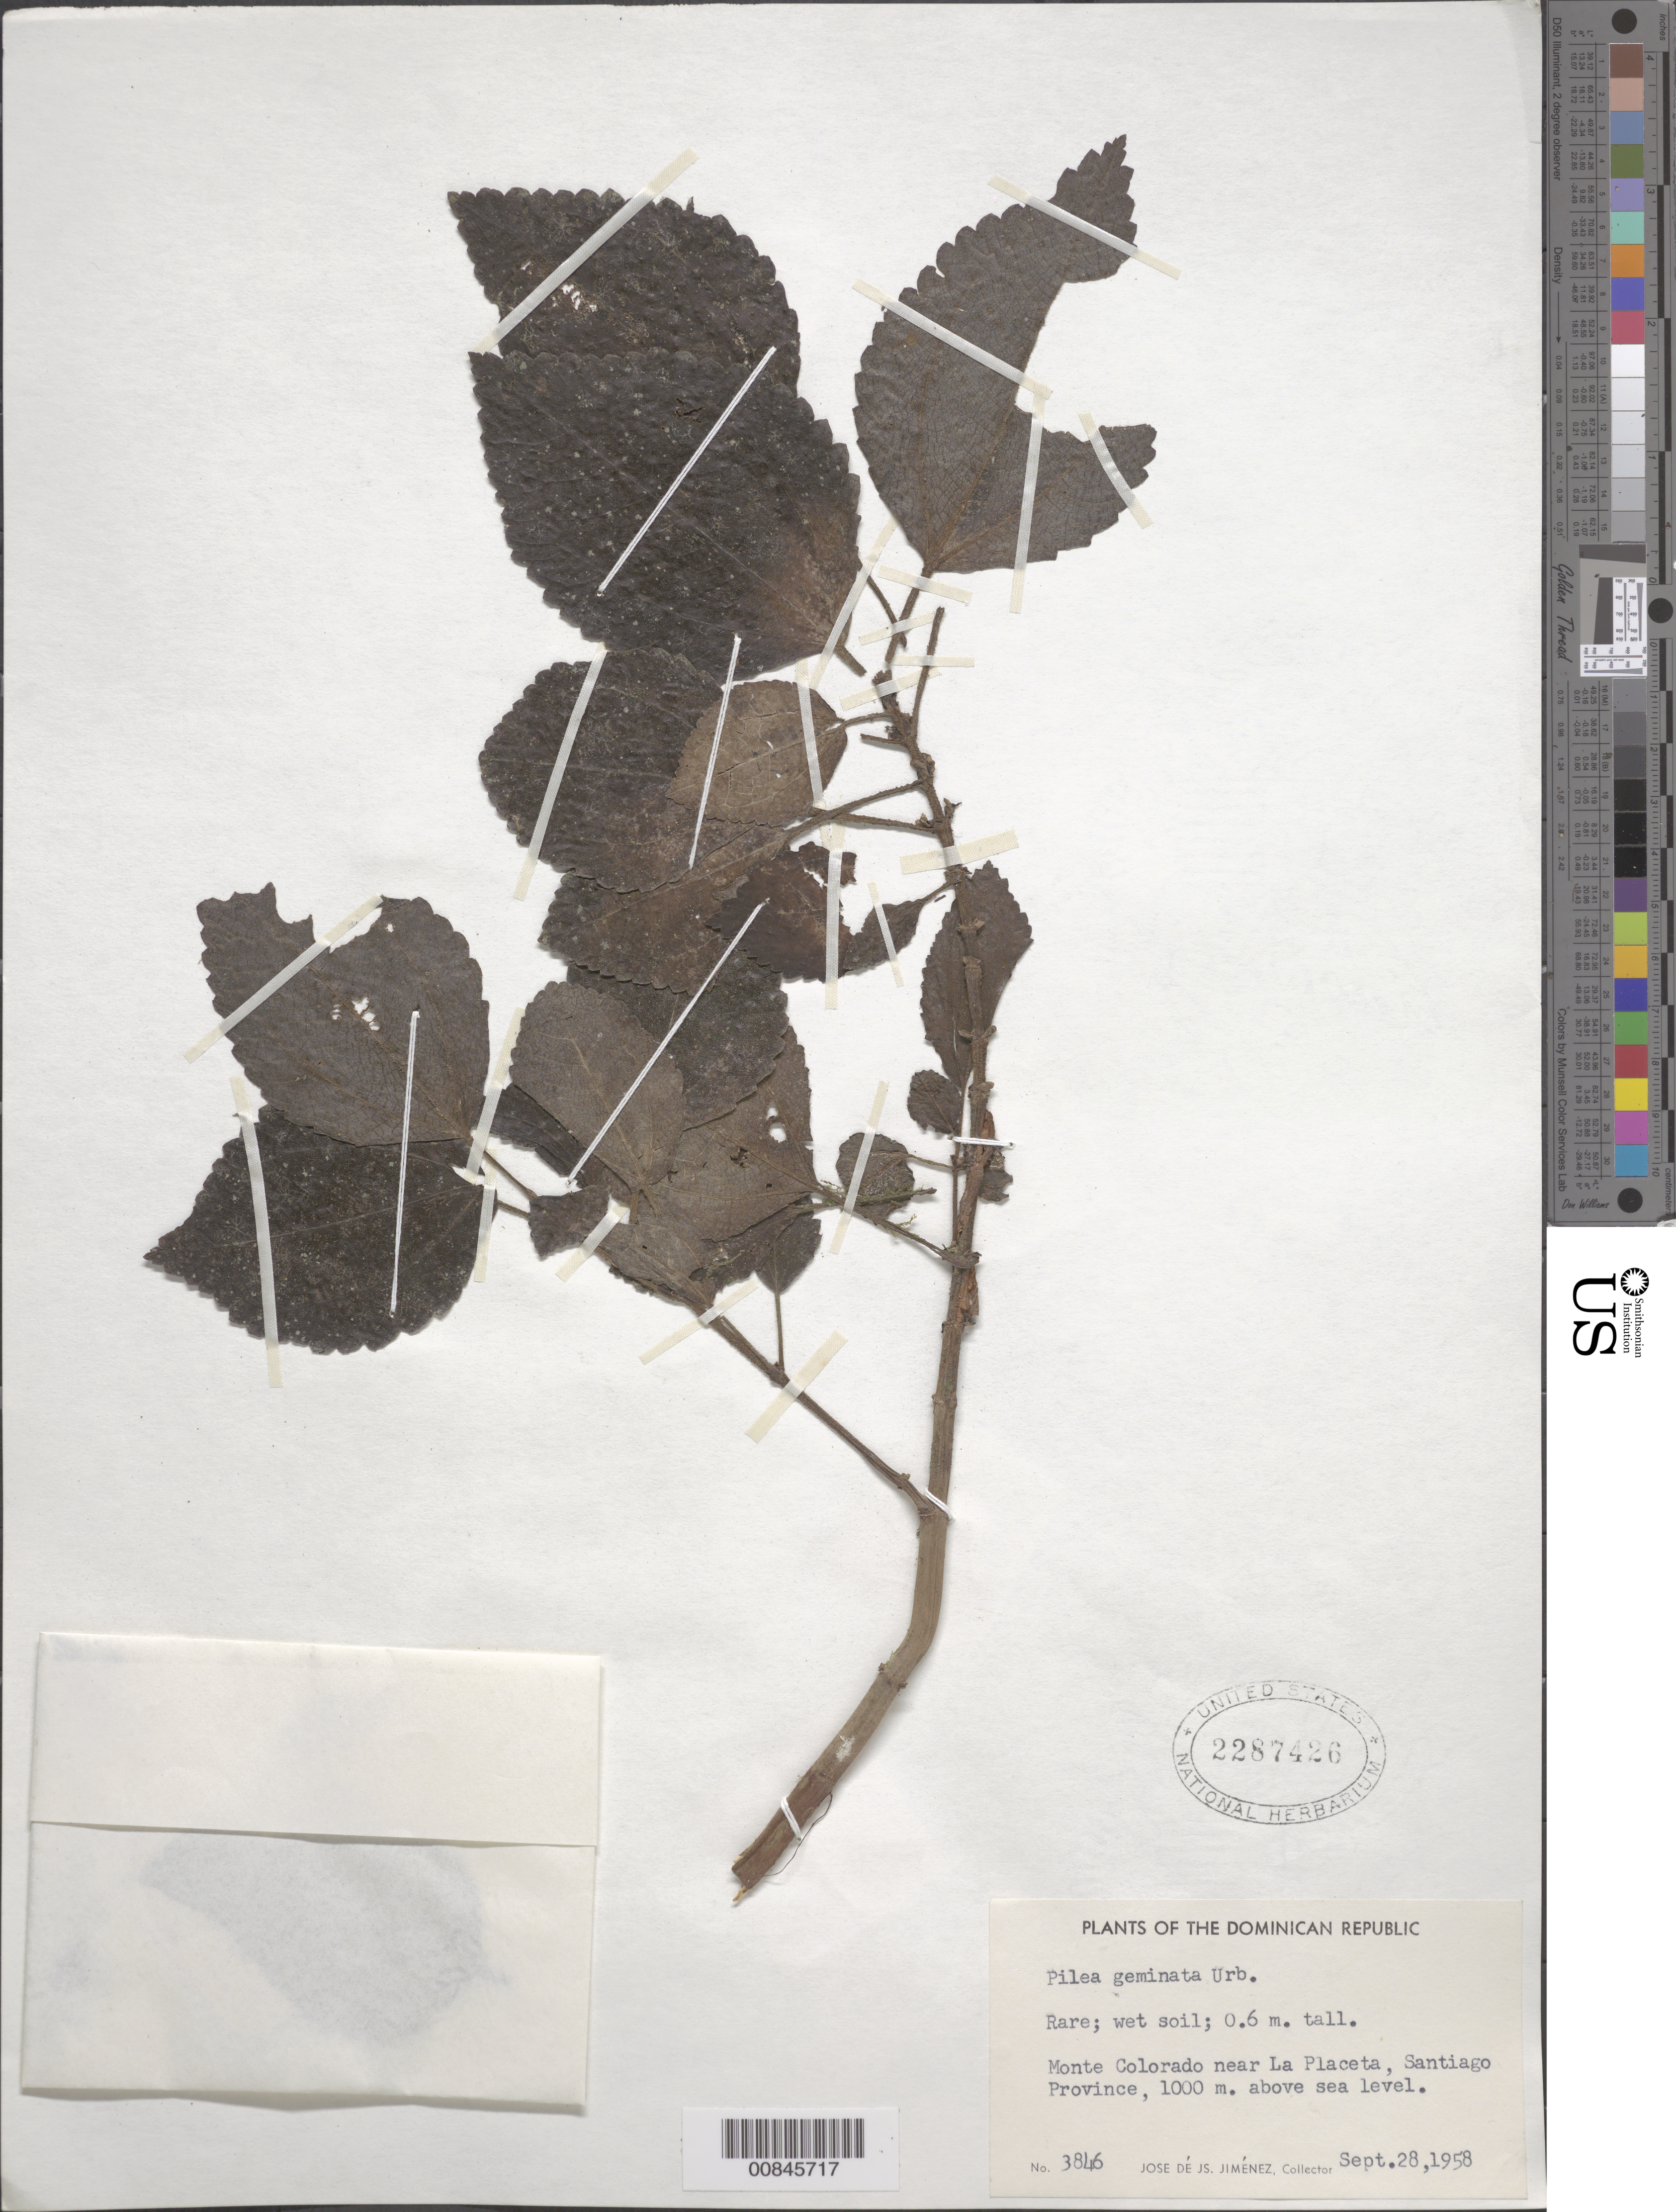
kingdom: Plantae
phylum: Tracheophyta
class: Magnoliopsida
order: Rosales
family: Urticaceae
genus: Pilea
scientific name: Pilea geminata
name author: Urb.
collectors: J. J. Jiménez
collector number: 3846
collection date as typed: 28 Sep 1958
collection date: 1958-09-28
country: Dominican Republic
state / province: Santiago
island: Hispaniola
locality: Monte Colorado near La Placeta.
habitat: Wet soil.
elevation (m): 1000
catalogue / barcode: US 2287426